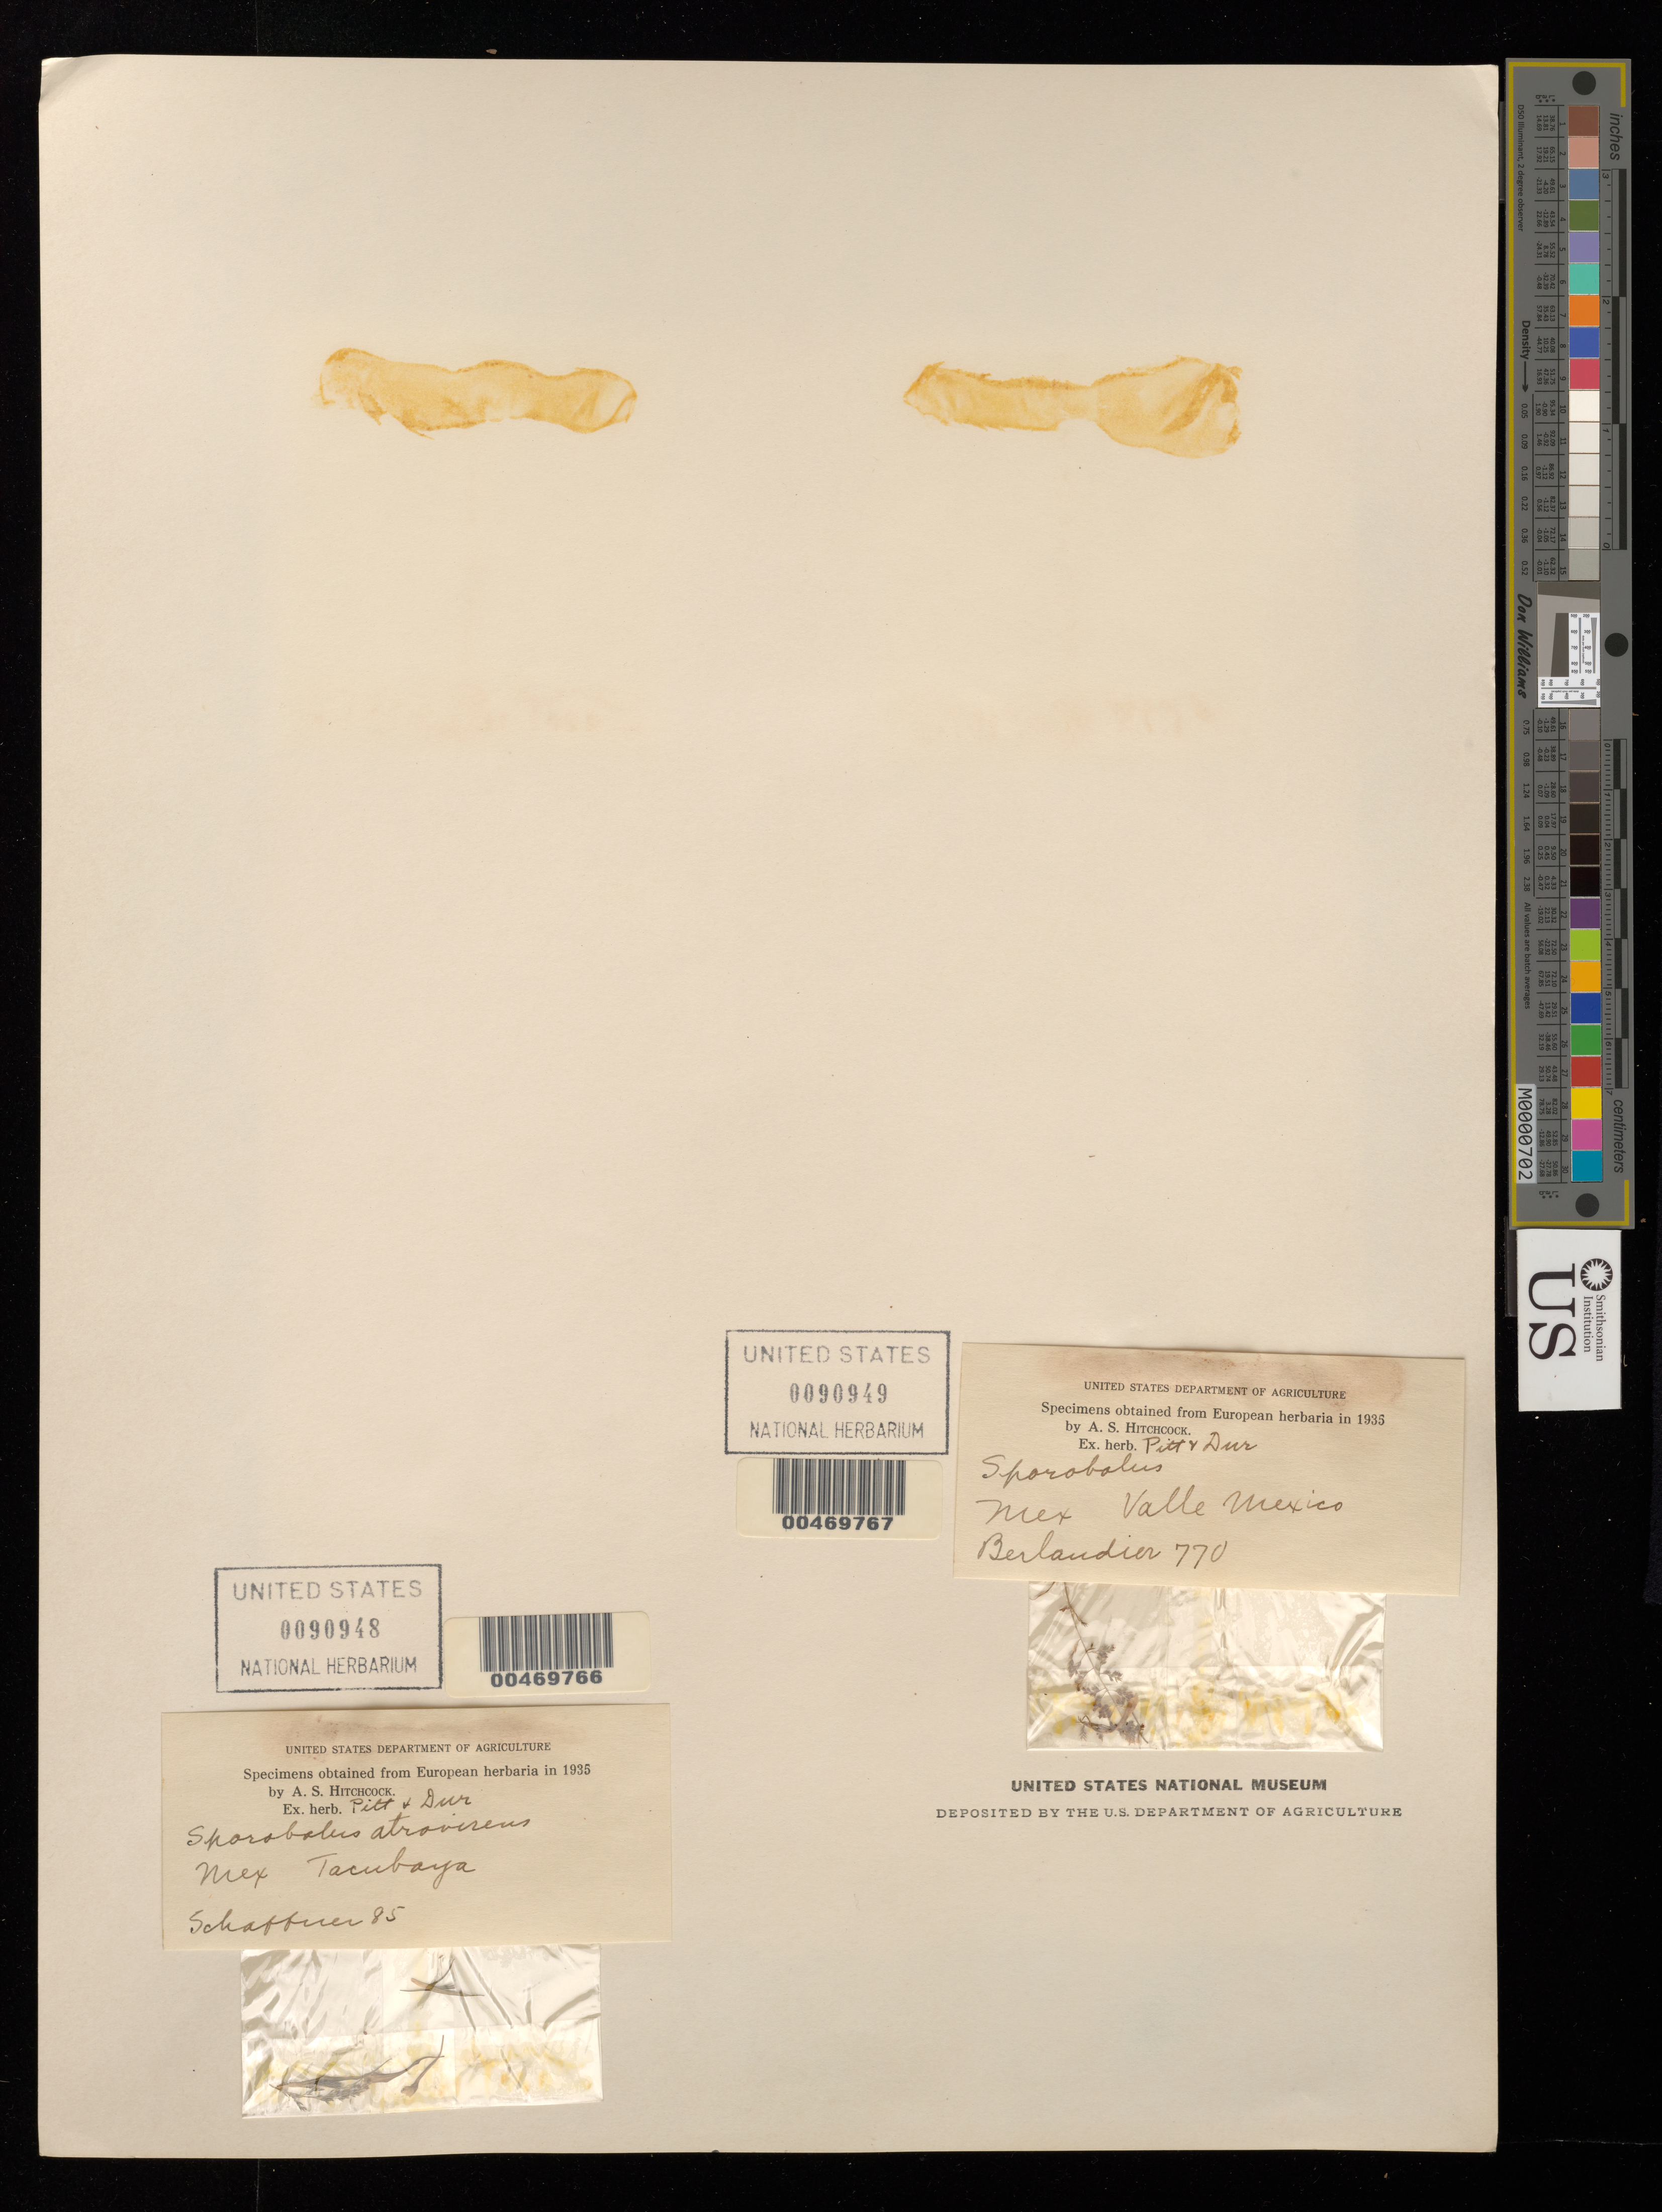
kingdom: Plantae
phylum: Tracheophyta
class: Liliopsida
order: Poales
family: Poaceae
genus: Sporobolus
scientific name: Sporobolus atrovirens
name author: (Kunth) Kunth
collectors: -. Schaffner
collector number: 85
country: Mexico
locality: Tacubaya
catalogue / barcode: US 90948